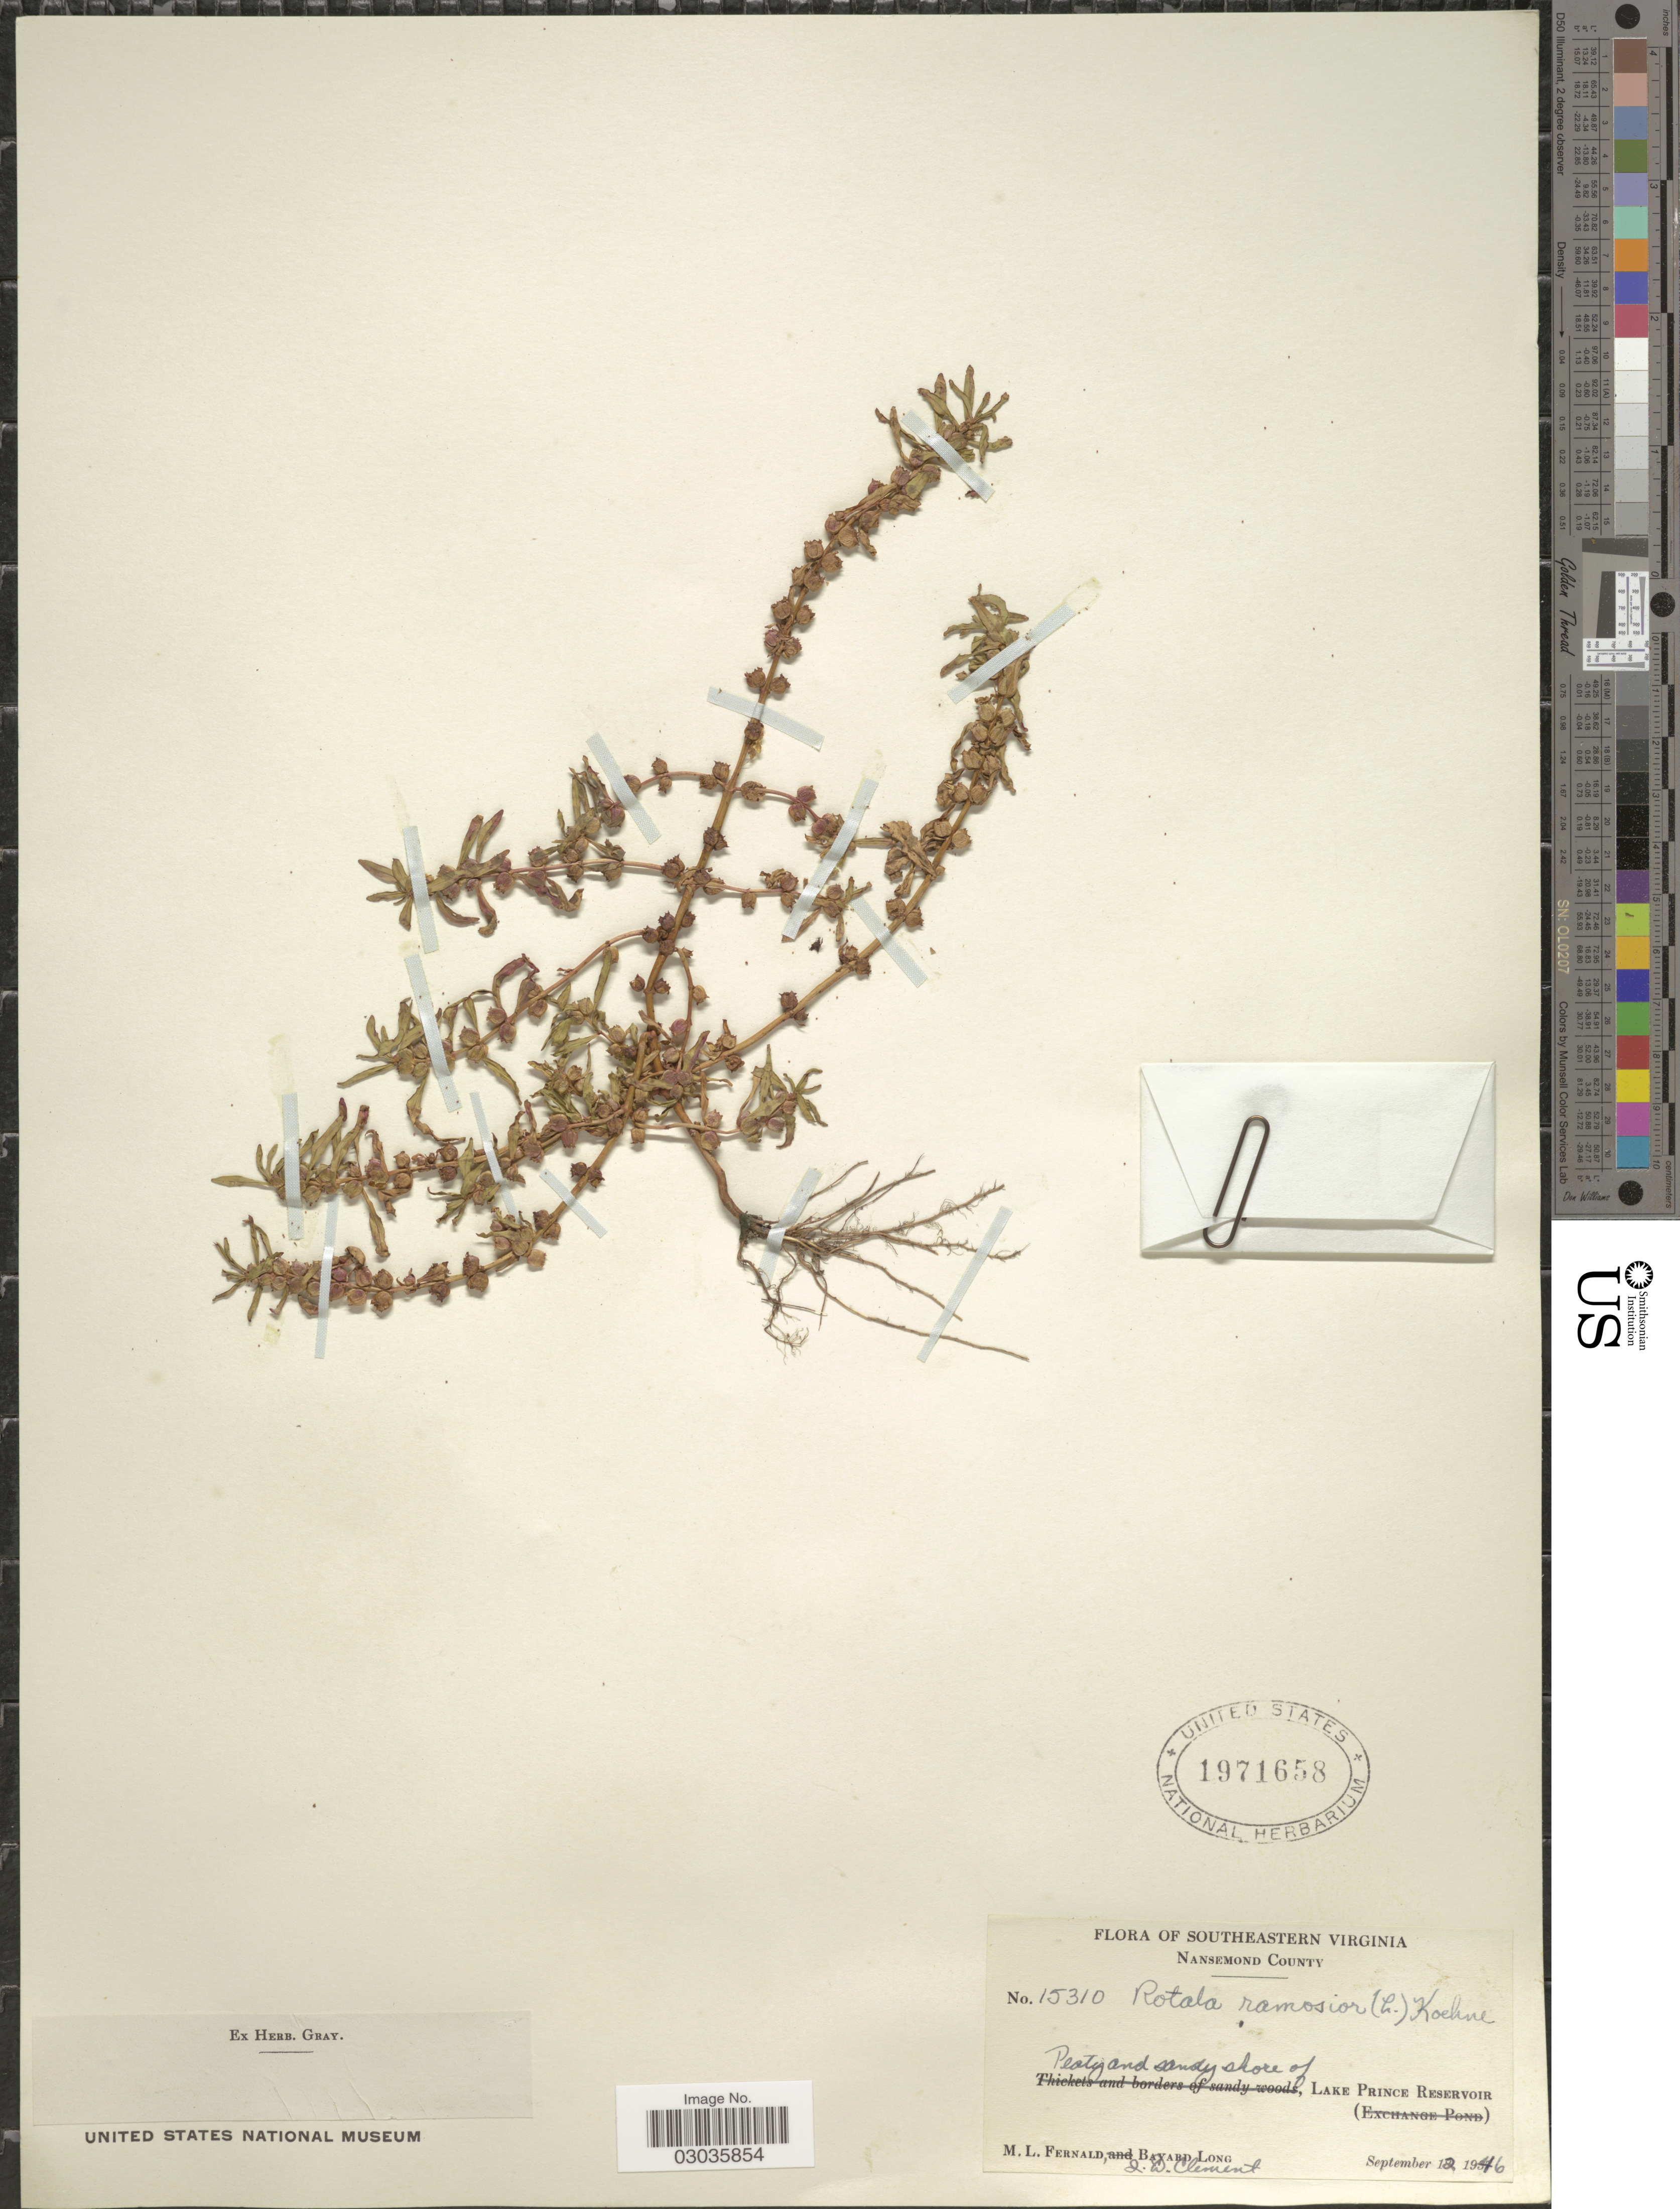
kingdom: Plantae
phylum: Tracheophyta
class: Magnoliopsida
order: Myrtales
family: Lythraceae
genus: Rotala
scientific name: Rotala ramosior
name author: (L.) Koehne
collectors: M. L. Fernald & I. Clement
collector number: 15310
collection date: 1946-09-12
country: United States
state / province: Virginia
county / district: City of Suffolk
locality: Southeastern Virginia. Nansemond County. Peaty and sandy shore of Lake Prince Reservoir.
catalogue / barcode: US 1971658